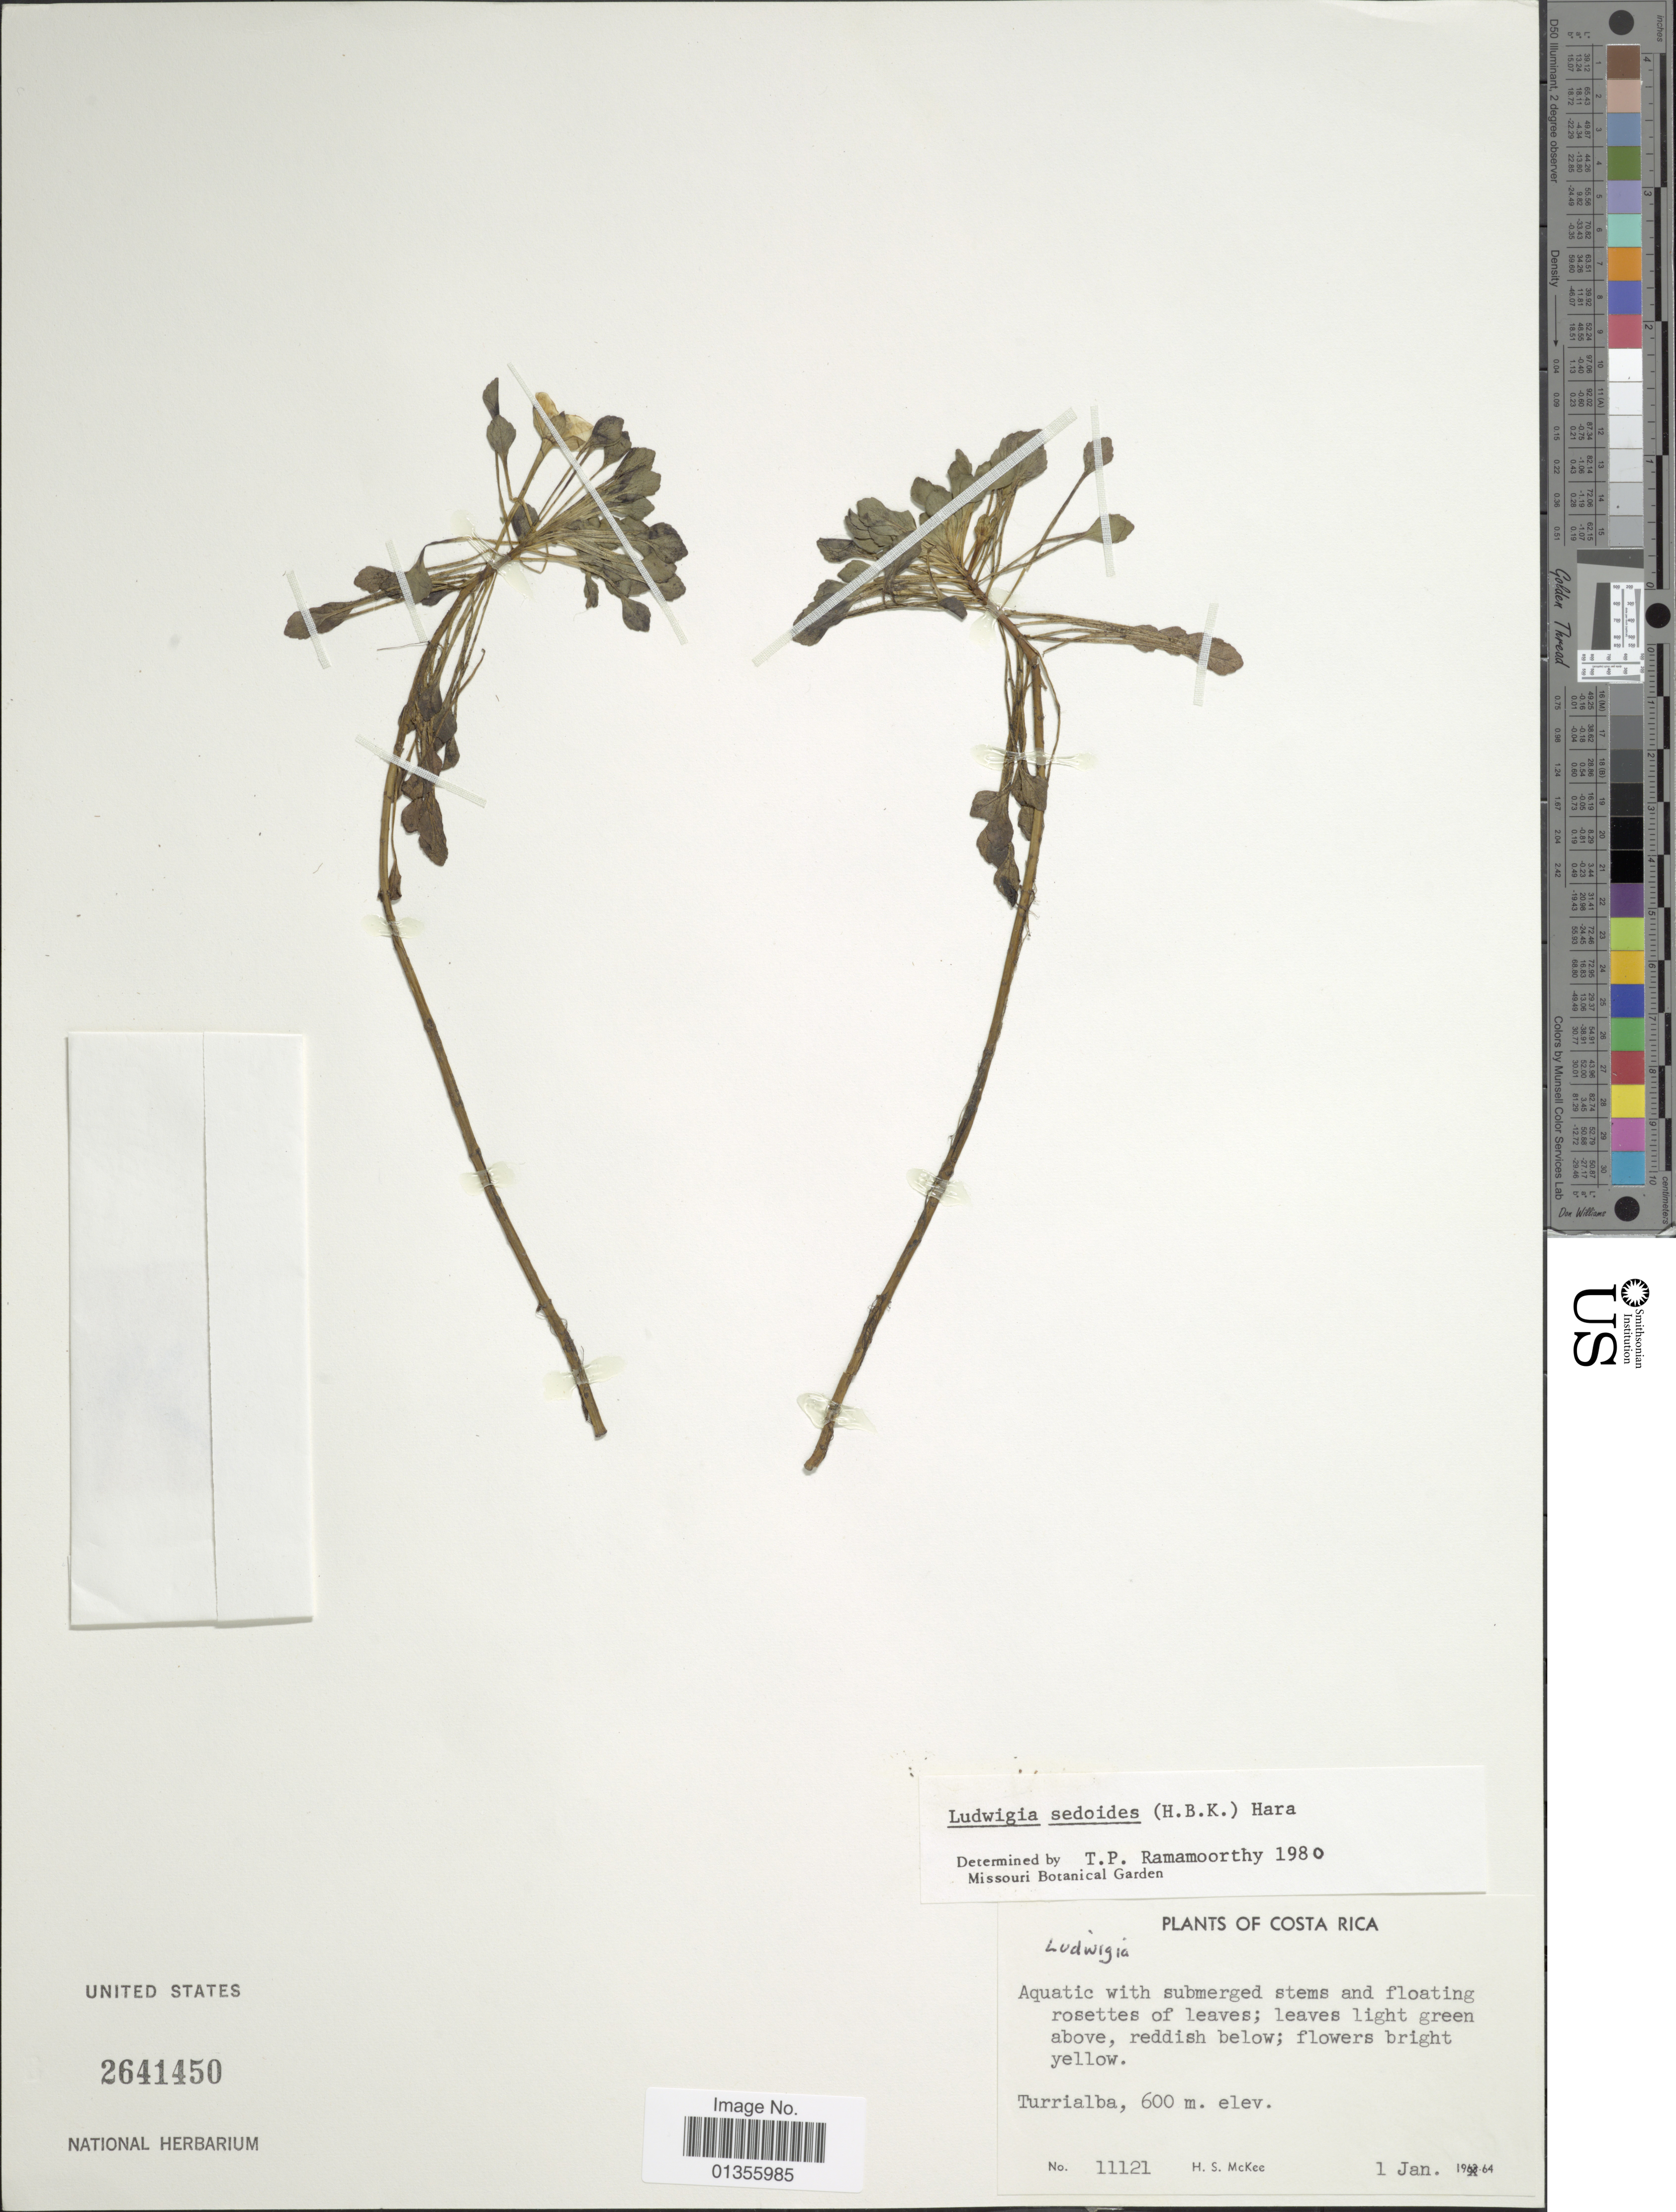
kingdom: Plantae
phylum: Tracheophyta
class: Magnoliopsida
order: Myrtales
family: Onagraceae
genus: Ludwigia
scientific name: Ludwigia sedoides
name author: (Humb. & Bonpl.) H. Hara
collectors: H. S. McKee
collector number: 11121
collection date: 1964-01-01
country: Costa Rica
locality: Turrialba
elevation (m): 600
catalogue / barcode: US 2641450